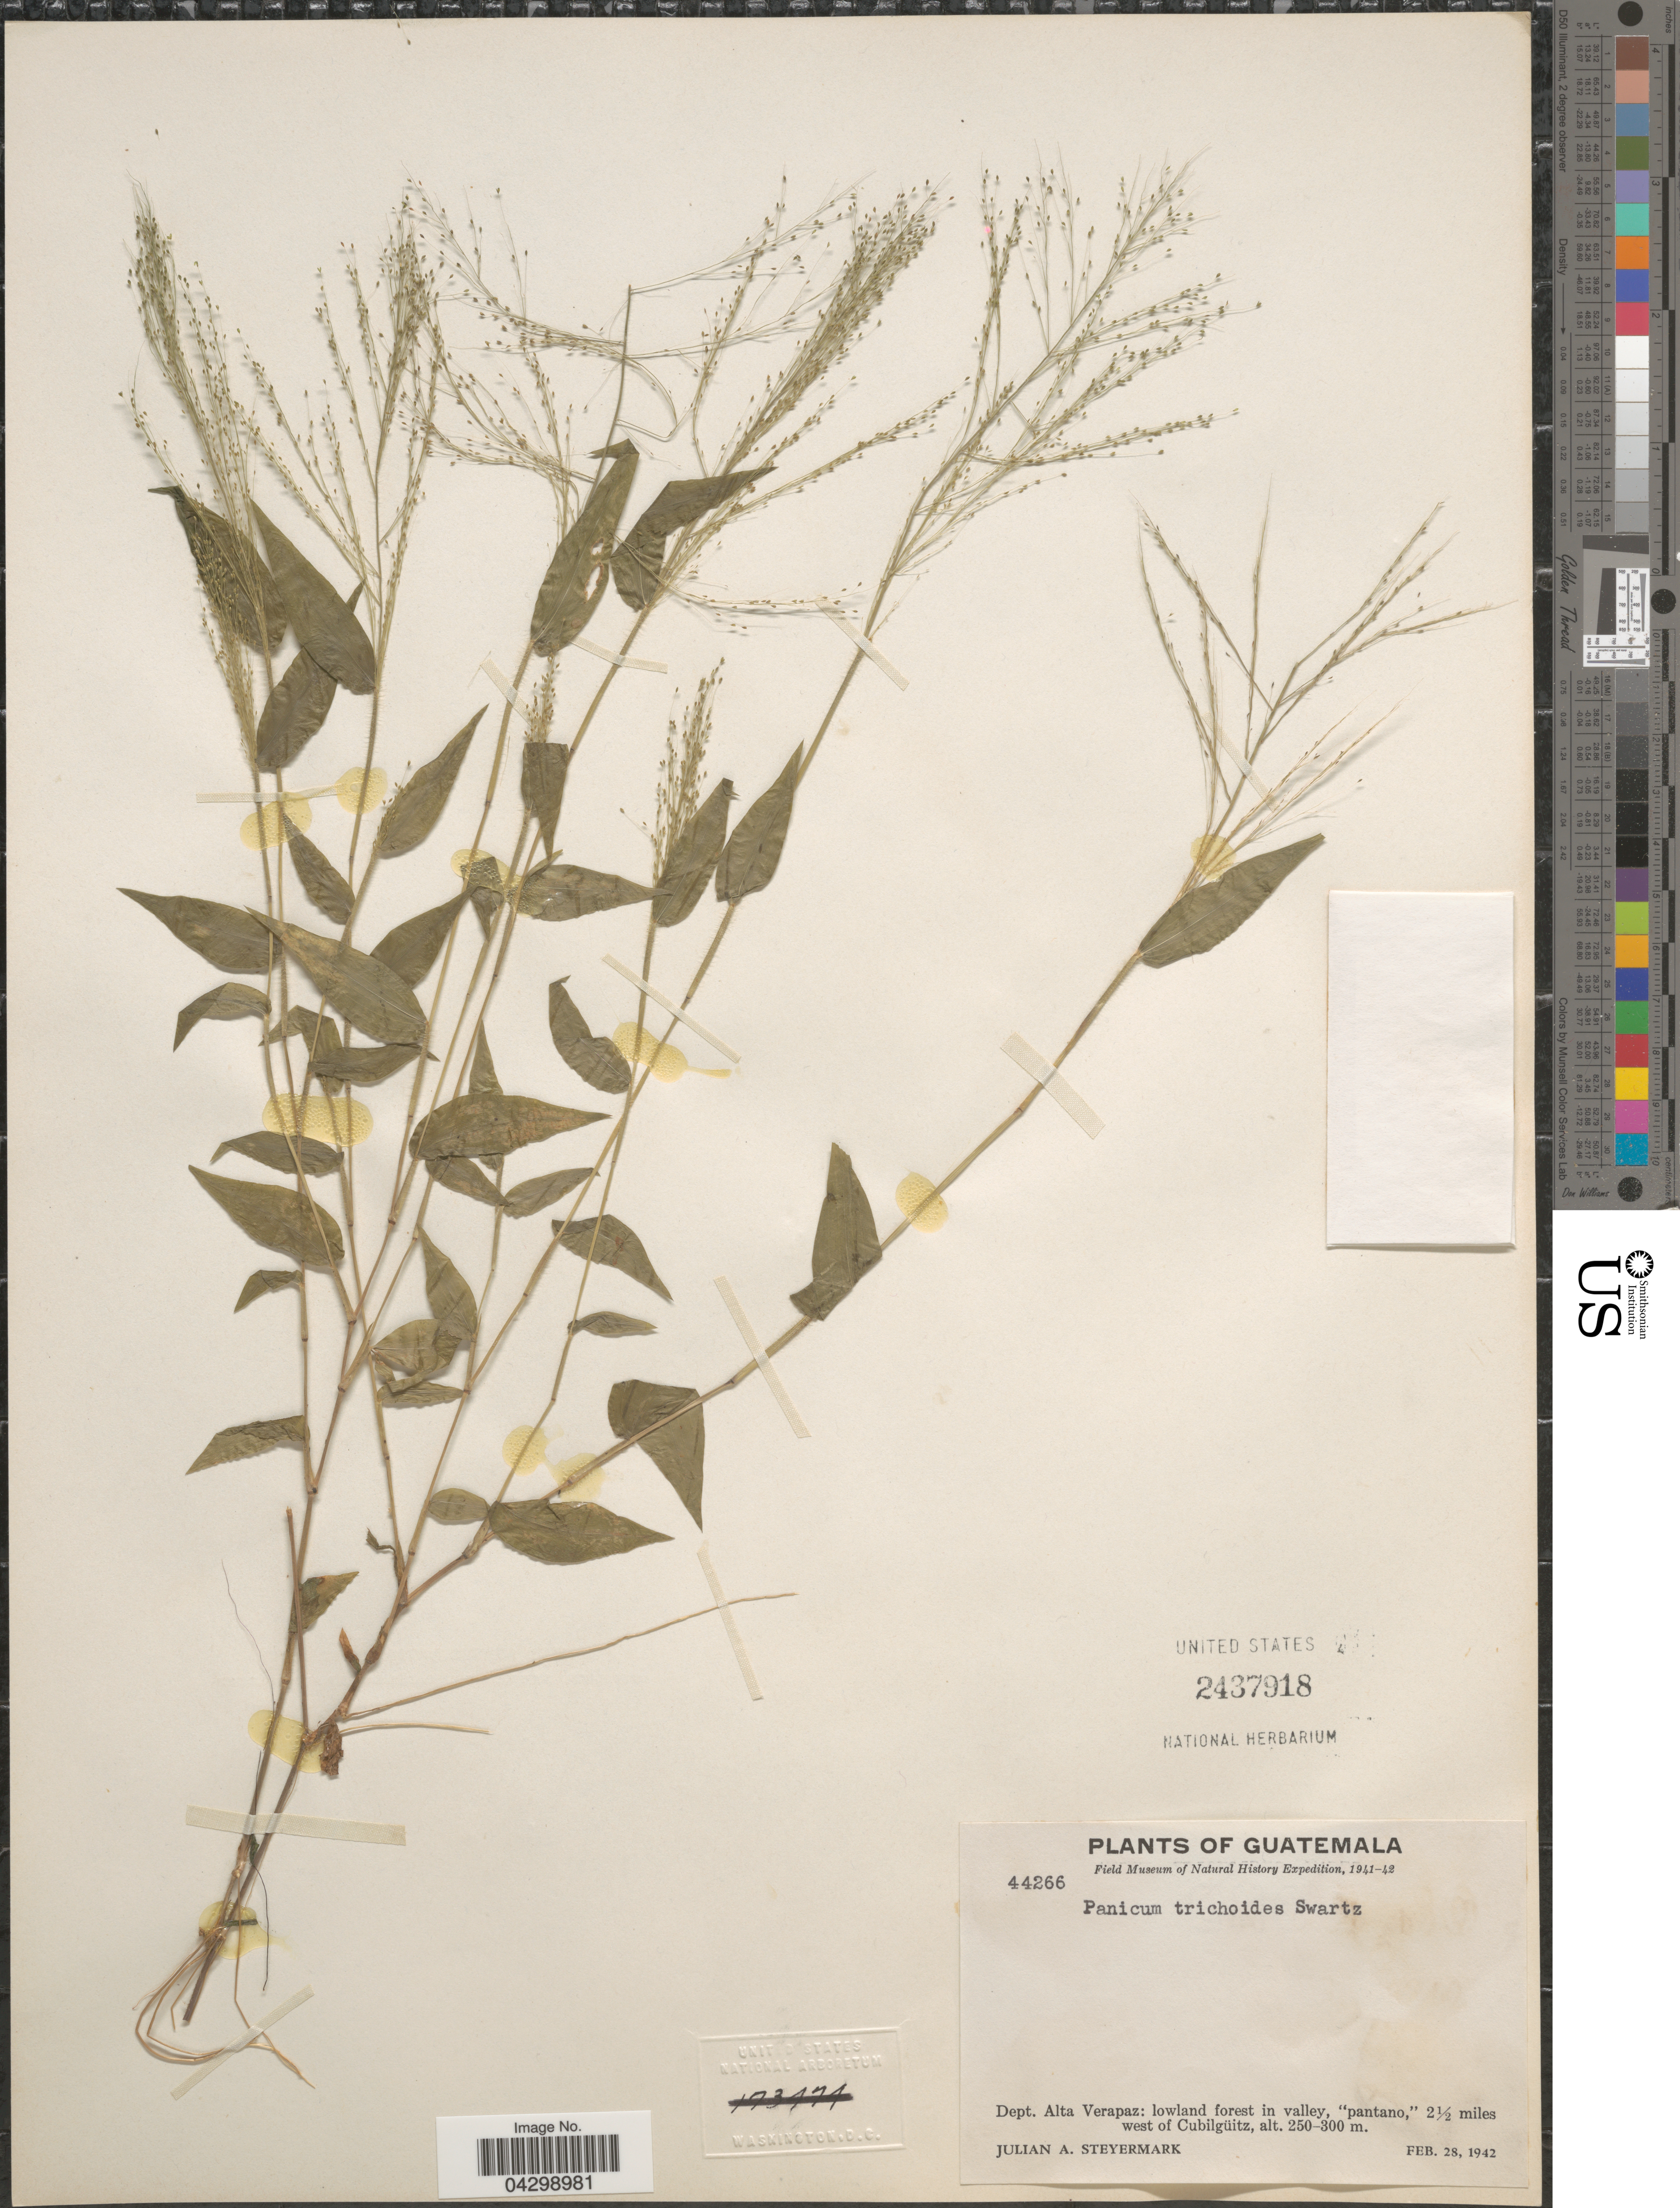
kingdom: Plantae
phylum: Tracheophyta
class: Liliopsida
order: Poales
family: Poaceae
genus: Panicum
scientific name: Panicum trichoides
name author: Sw.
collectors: J. Steyermark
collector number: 44266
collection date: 1942-02-28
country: Guatemala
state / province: Alta Verapaz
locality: Field Museum of Natural History Expedition, 1941-42. Dept. Alta Verapaz: lowland forest in valley, "pantano," 2½ miles west of Cubilgüitz.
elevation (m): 250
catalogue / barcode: US 2437918